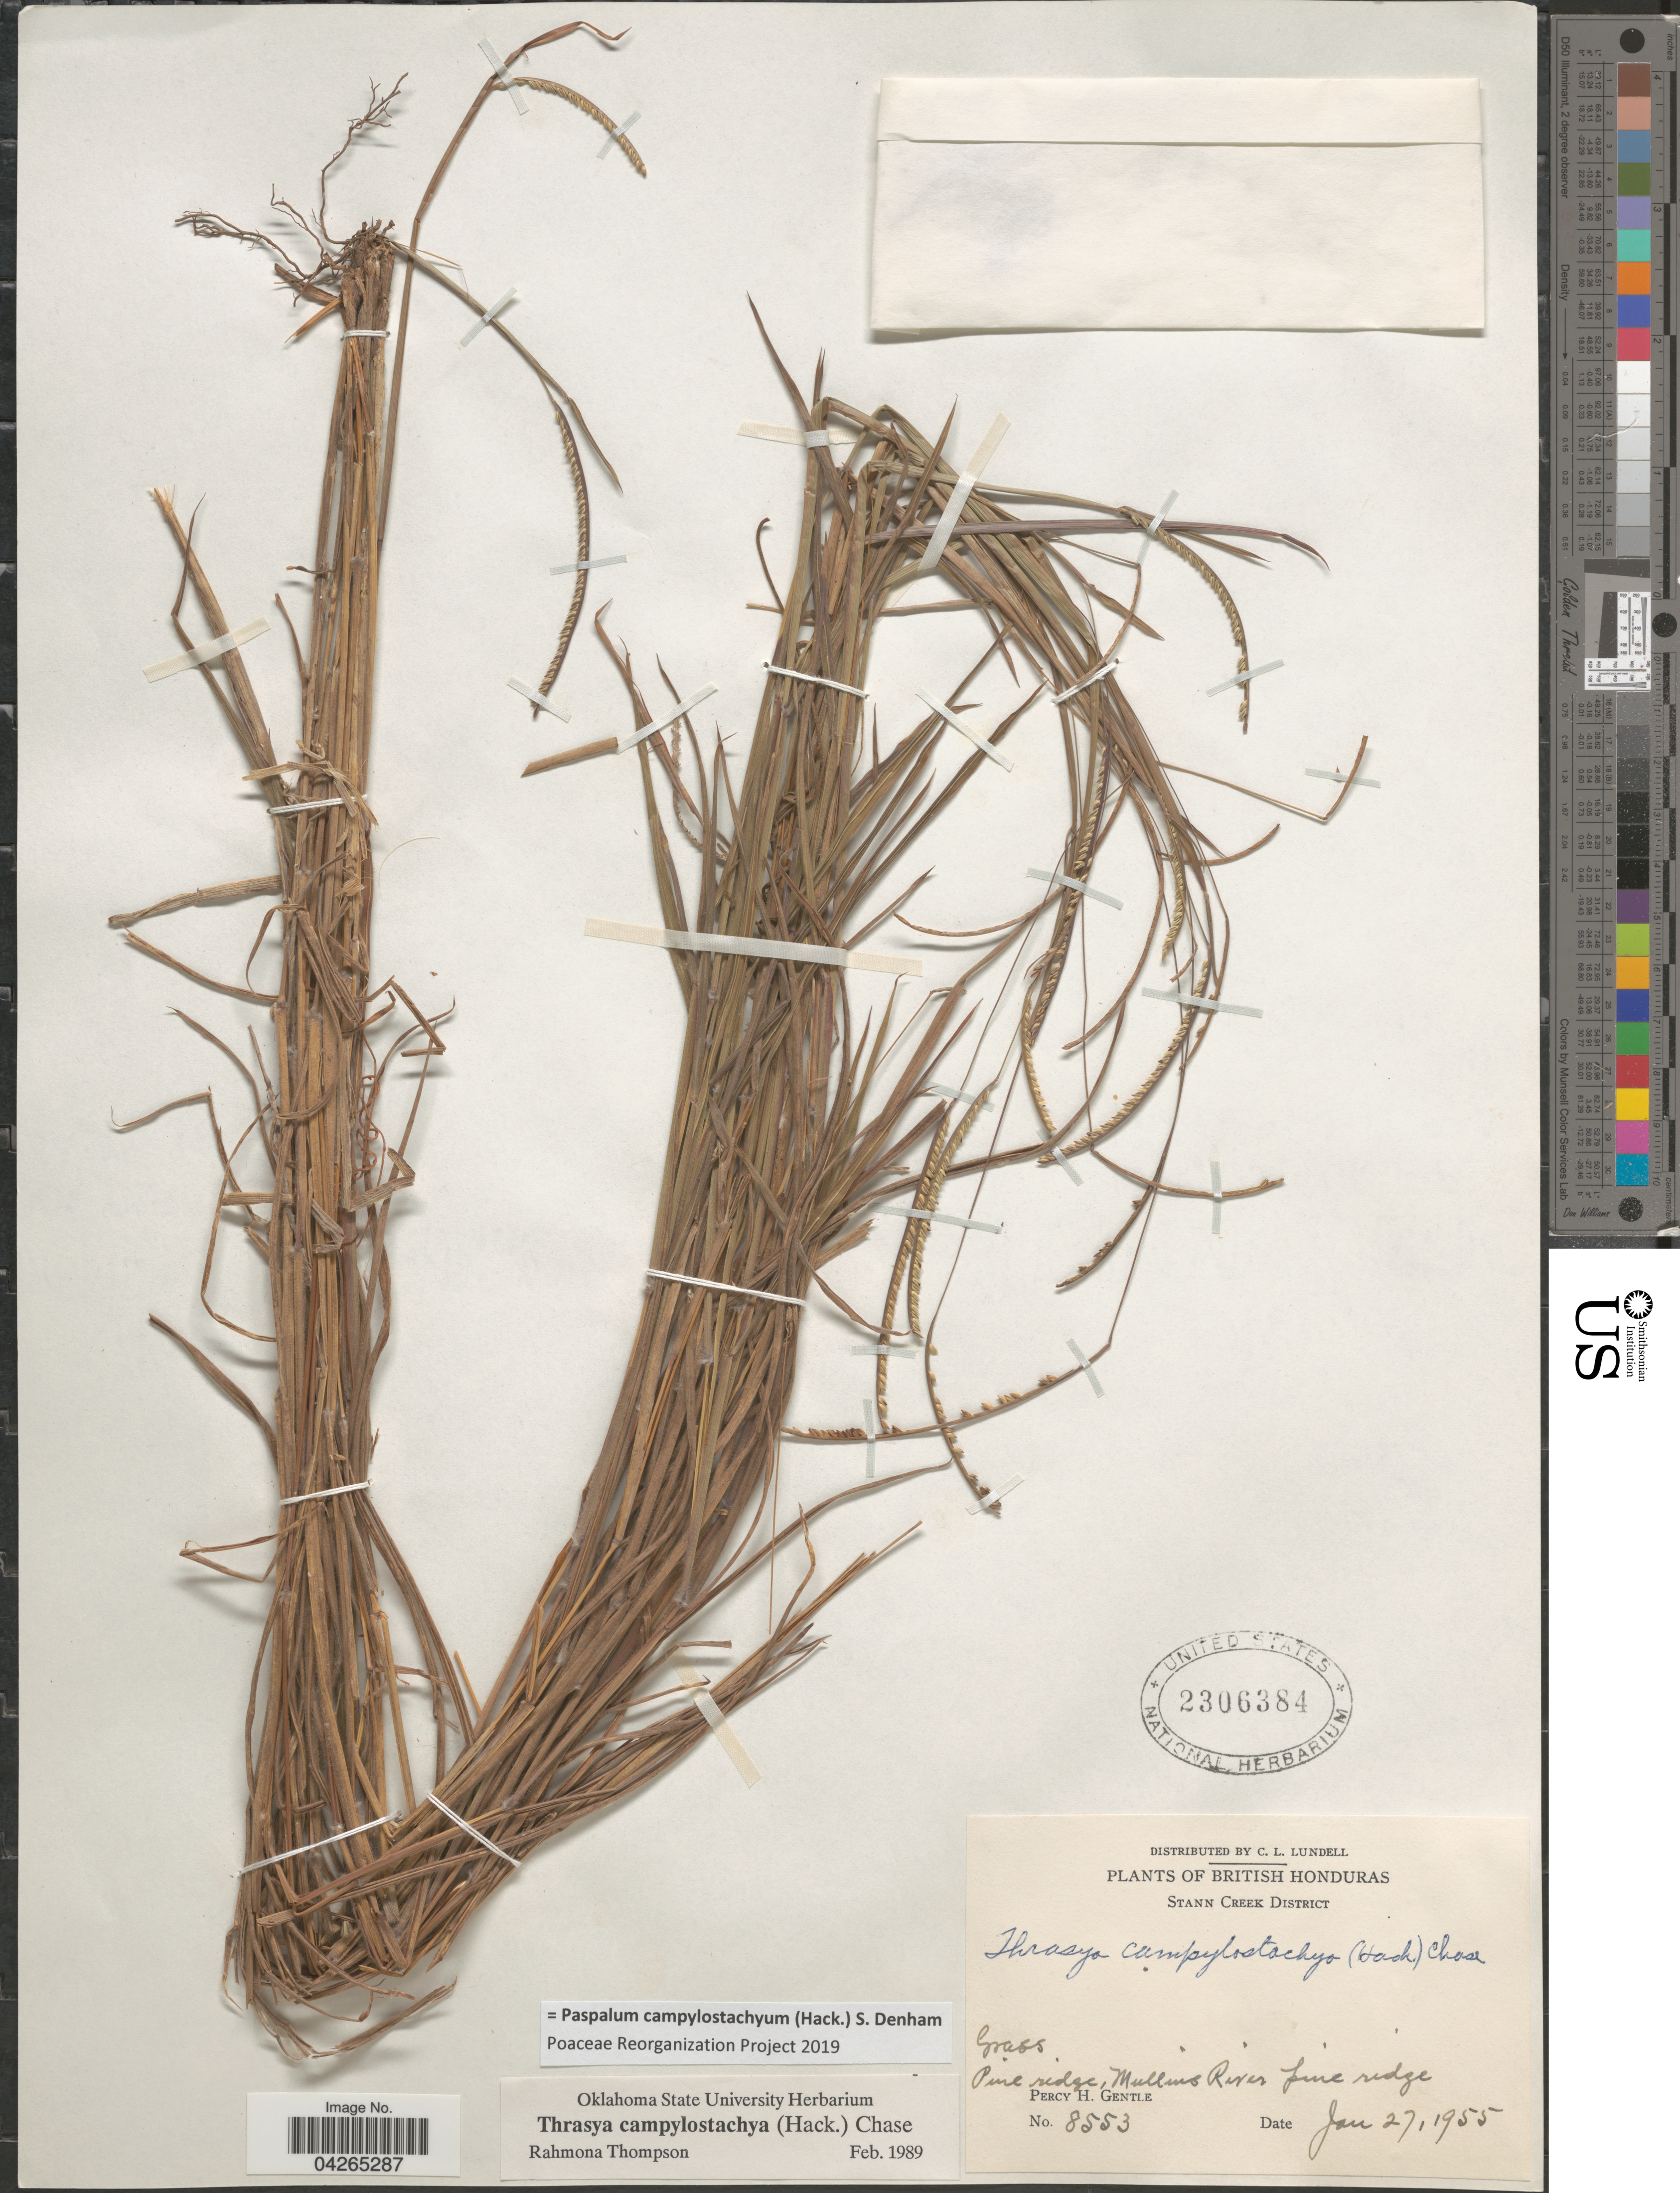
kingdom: Plantae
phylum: Tracheophyta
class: Liliopsida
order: Poales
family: Poaceae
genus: Paspalum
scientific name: Paspalum campylostachyum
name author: (Hack.) S. Denham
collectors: P. H. Gentle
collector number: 8553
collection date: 1955-01-27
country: Belize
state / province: Stann Creek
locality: British Honduras. Stann Creek District. Pine ridge, Mullins River pine ridge.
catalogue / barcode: US 2306384